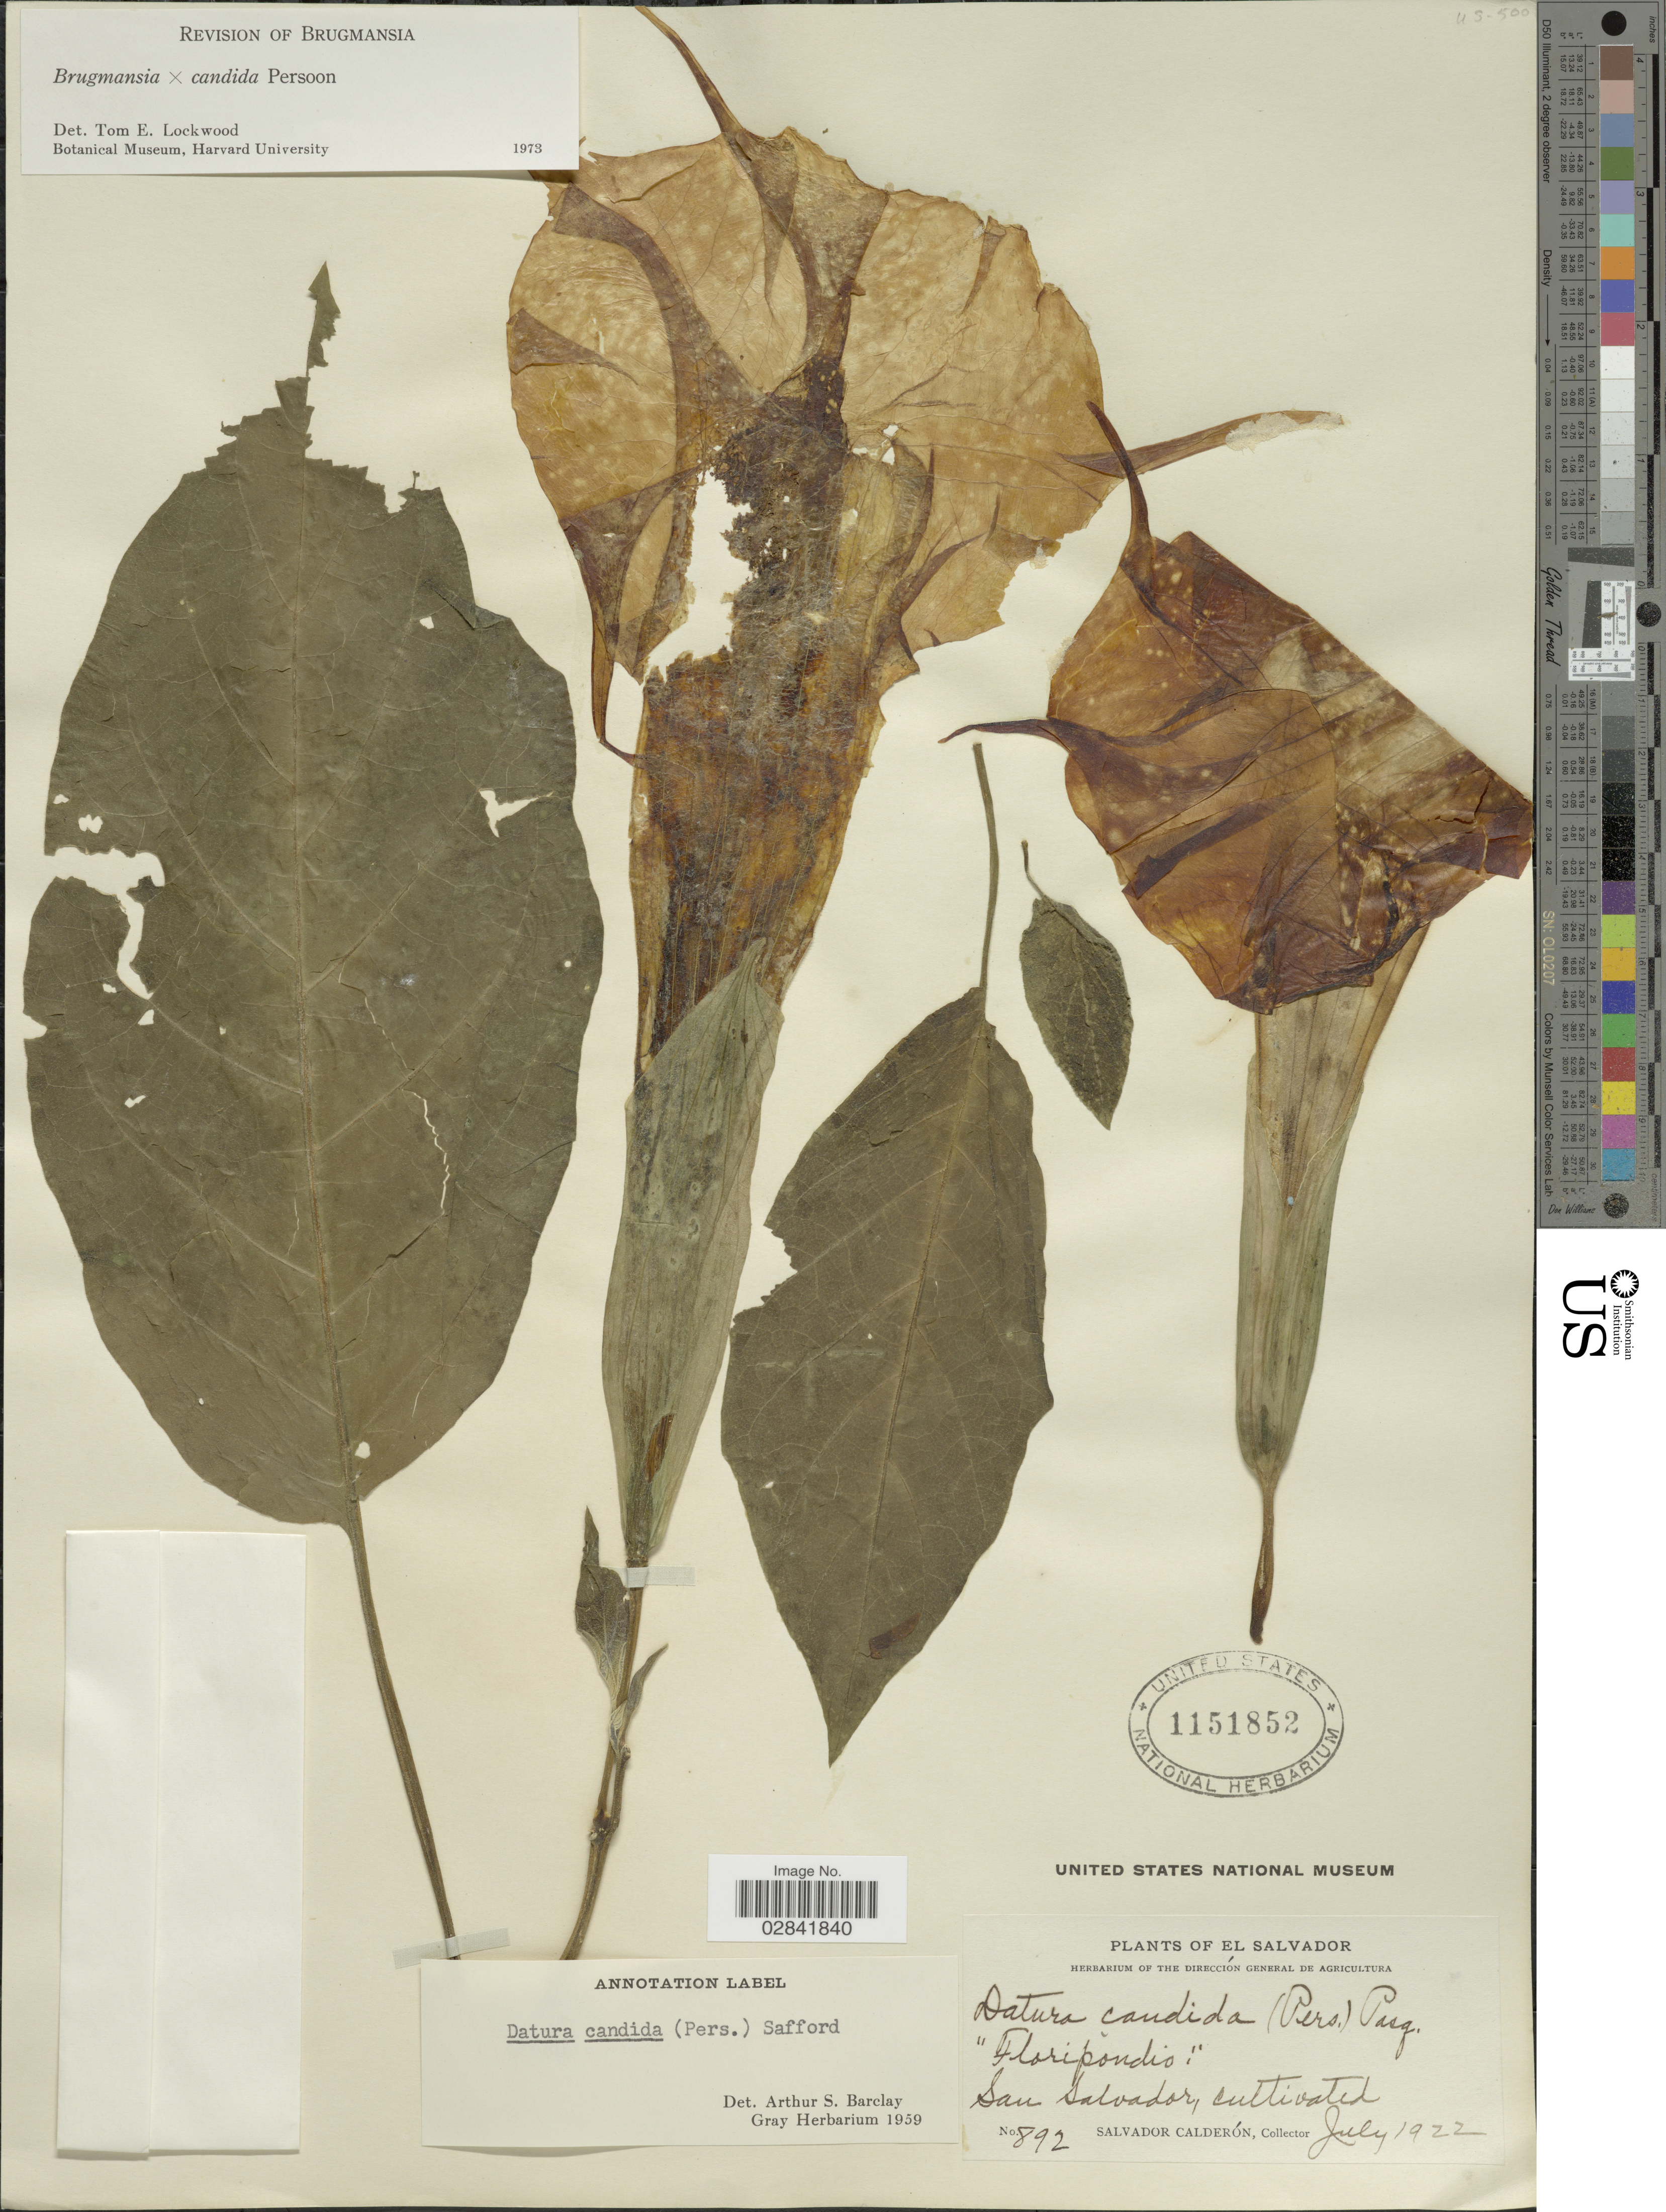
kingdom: Plantae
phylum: Tracheophyta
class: Magnoliopsida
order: Solanales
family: Solanaceae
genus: Brugmansia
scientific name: Brugmansia x candida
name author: Pers.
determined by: Lockwood, T. E.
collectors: S. Calderón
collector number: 892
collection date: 1922-07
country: El Salvador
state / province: San Salvador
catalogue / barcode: US 1151852